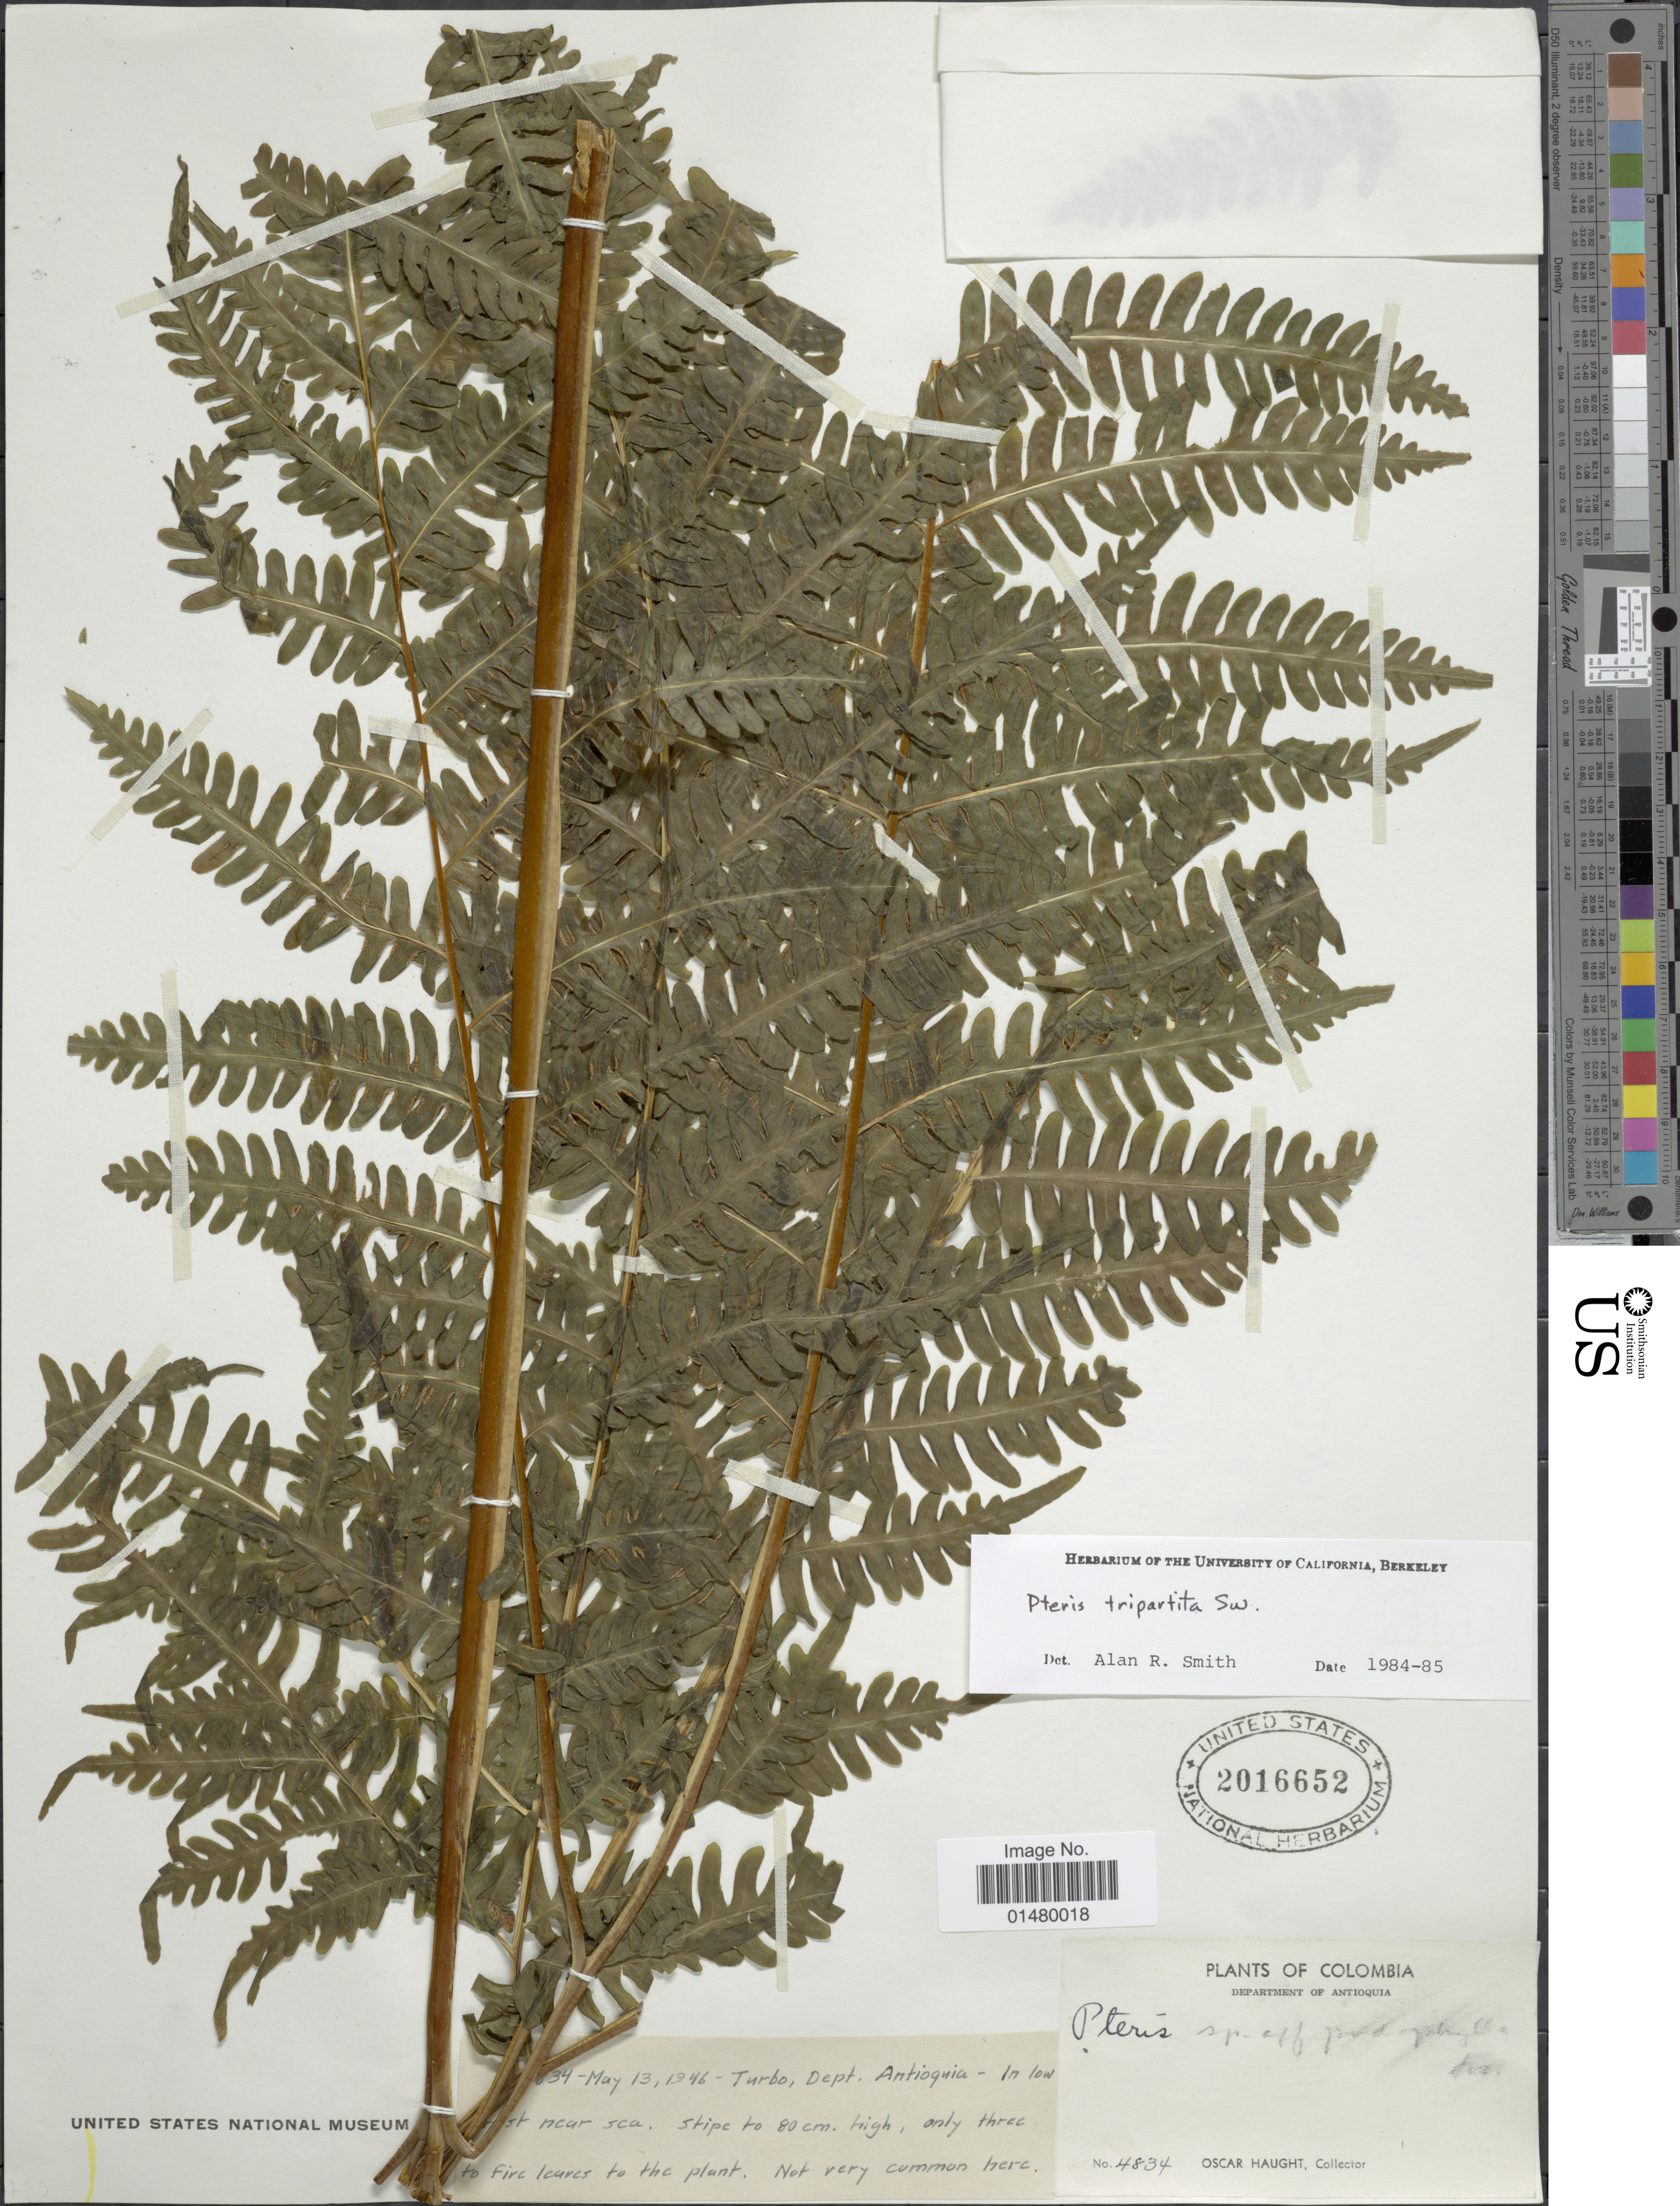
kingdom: Plantae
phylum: Tracheophyta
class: Polypodiopsida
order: Polypodiales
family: Pteridaceae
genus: Pteris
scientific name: Pteris tripartita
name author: Sw.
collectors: O. L. Haught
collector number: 4834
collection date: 1946-05-13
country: Colombia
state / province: Antioquia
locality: Department of Antioquia. Turbo.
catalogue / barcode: US 2016652